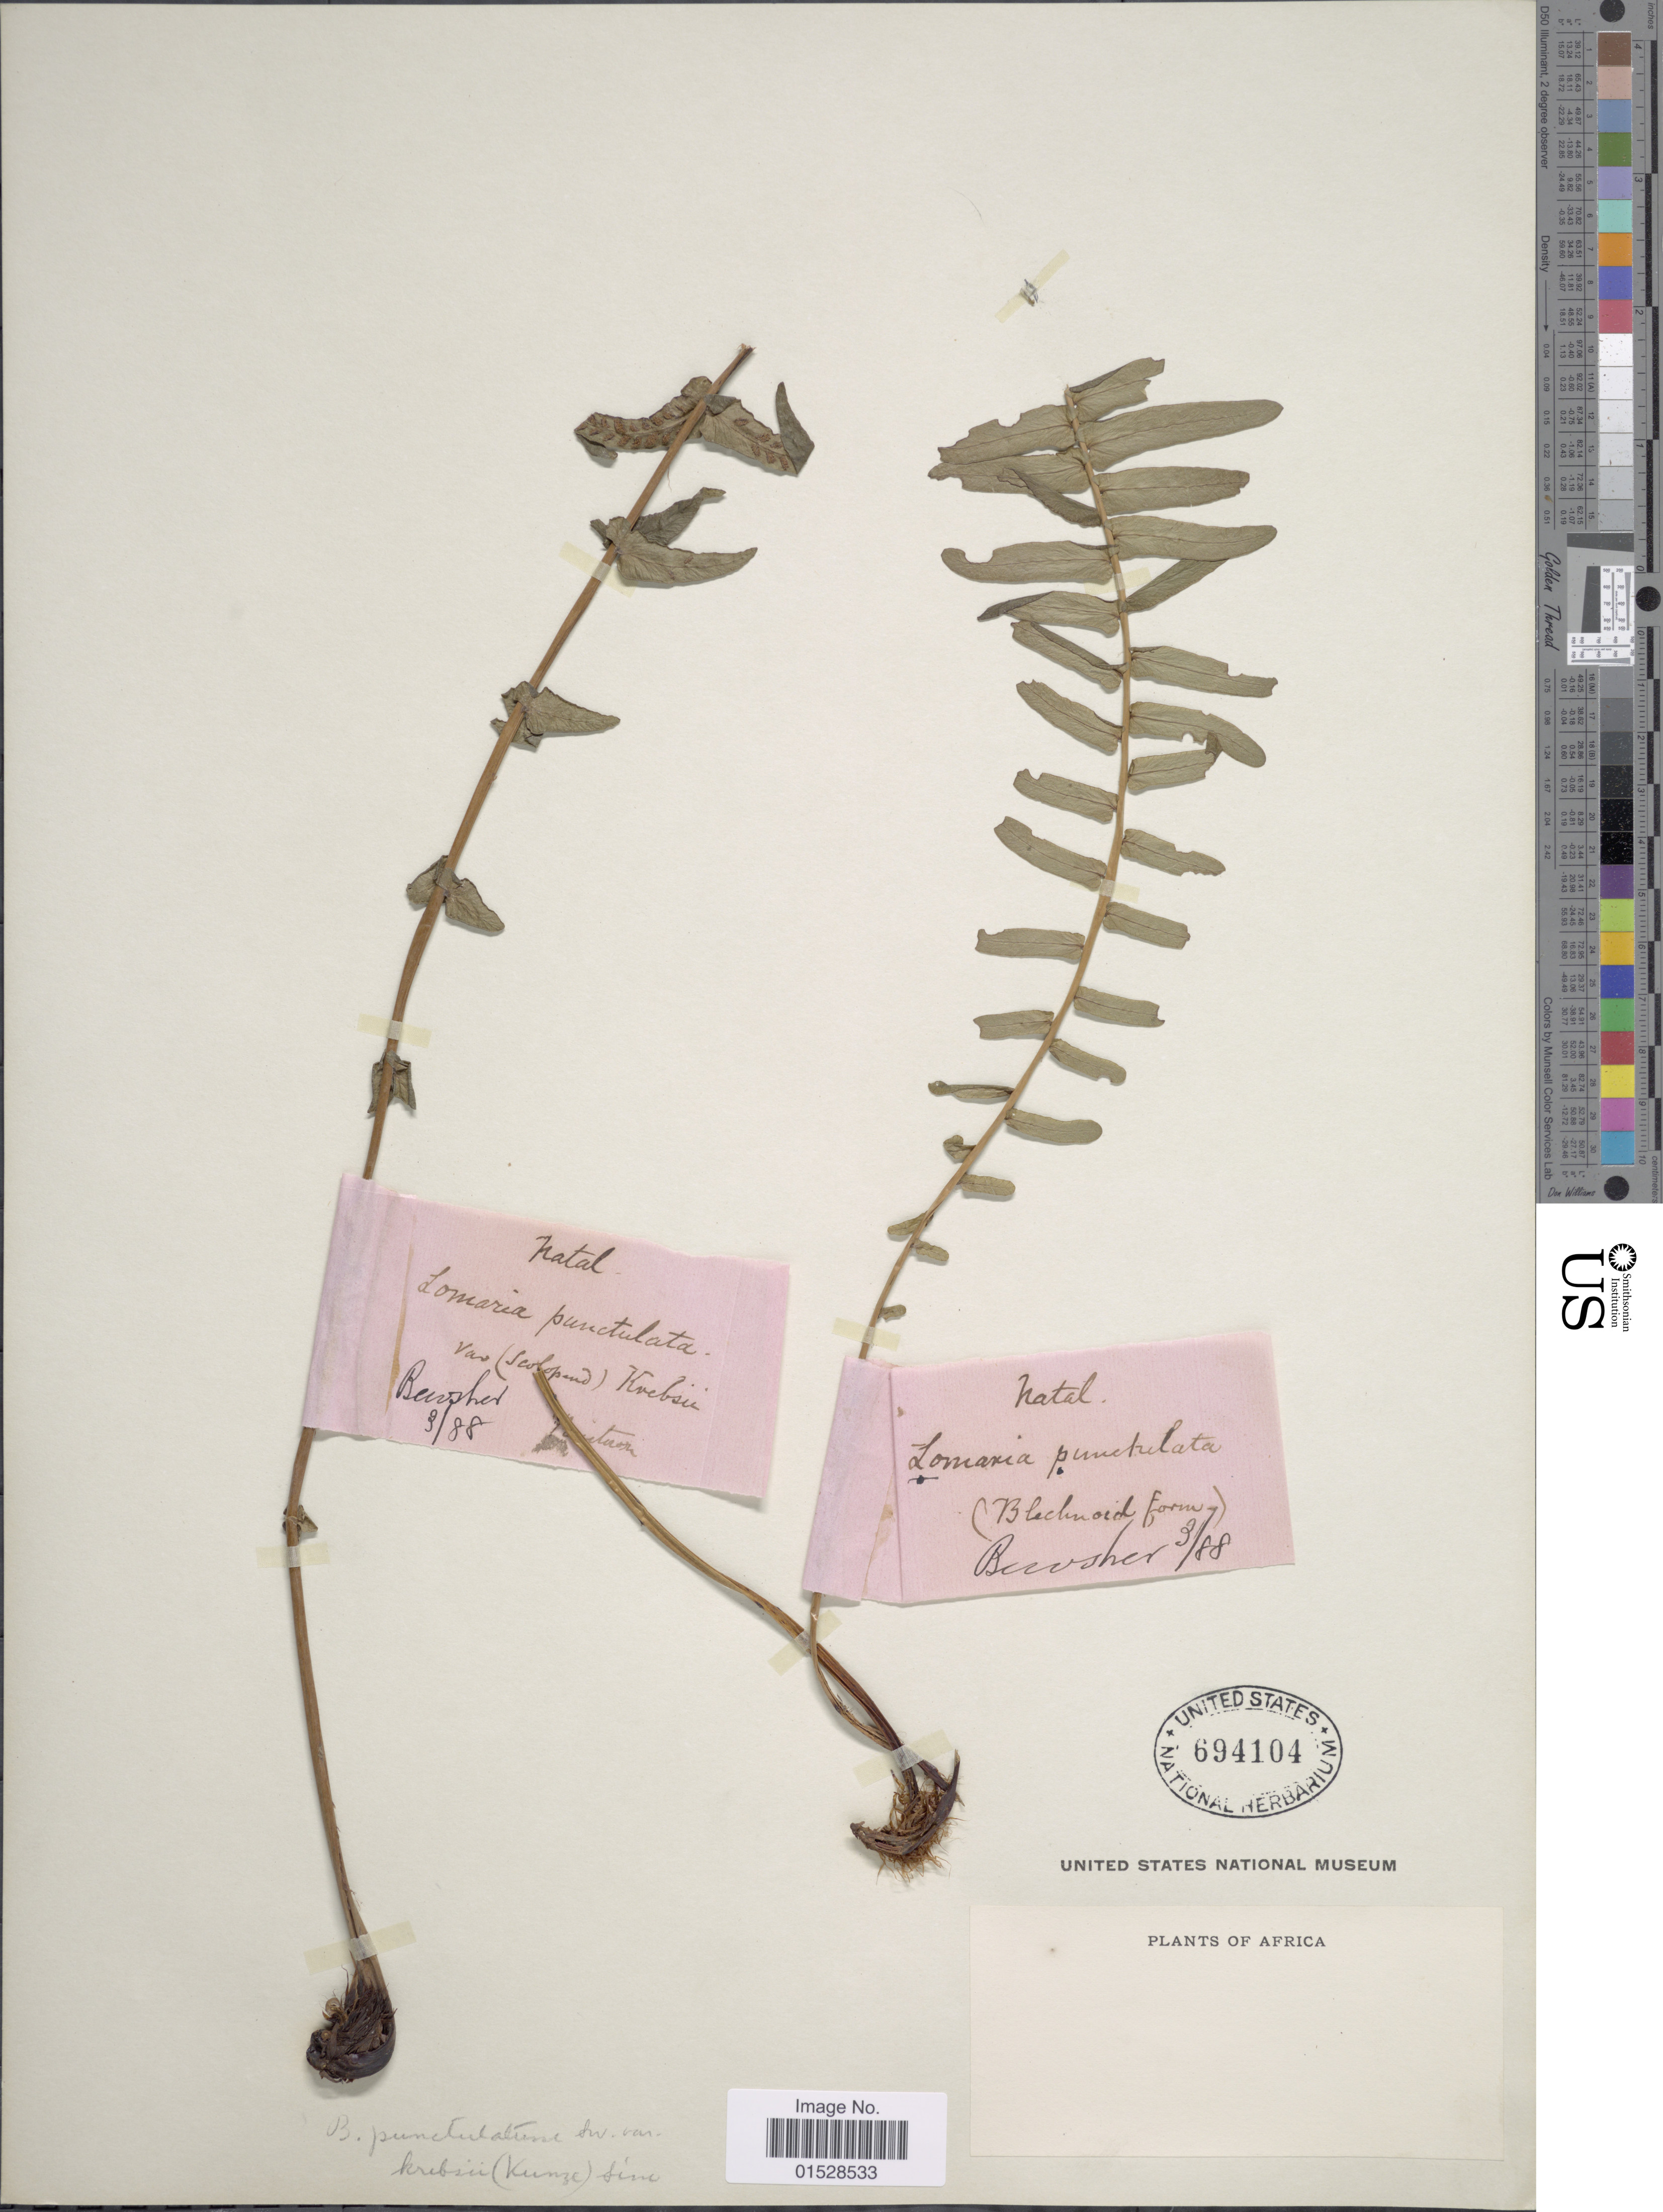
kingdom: Plantae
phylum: Tracheophyta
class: Polypodiopsida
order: Polypodiales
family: Blechnaceae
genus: Blechnum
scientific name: Blechnum punctulatum var. krebsii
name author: R. Sim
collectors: Bewsher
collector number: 73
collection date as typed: Transcribed d/m/y: /3/88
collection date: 1888-03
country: South Africa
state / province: KwaZulu-Natal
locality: Natal.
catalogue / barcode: US 694104